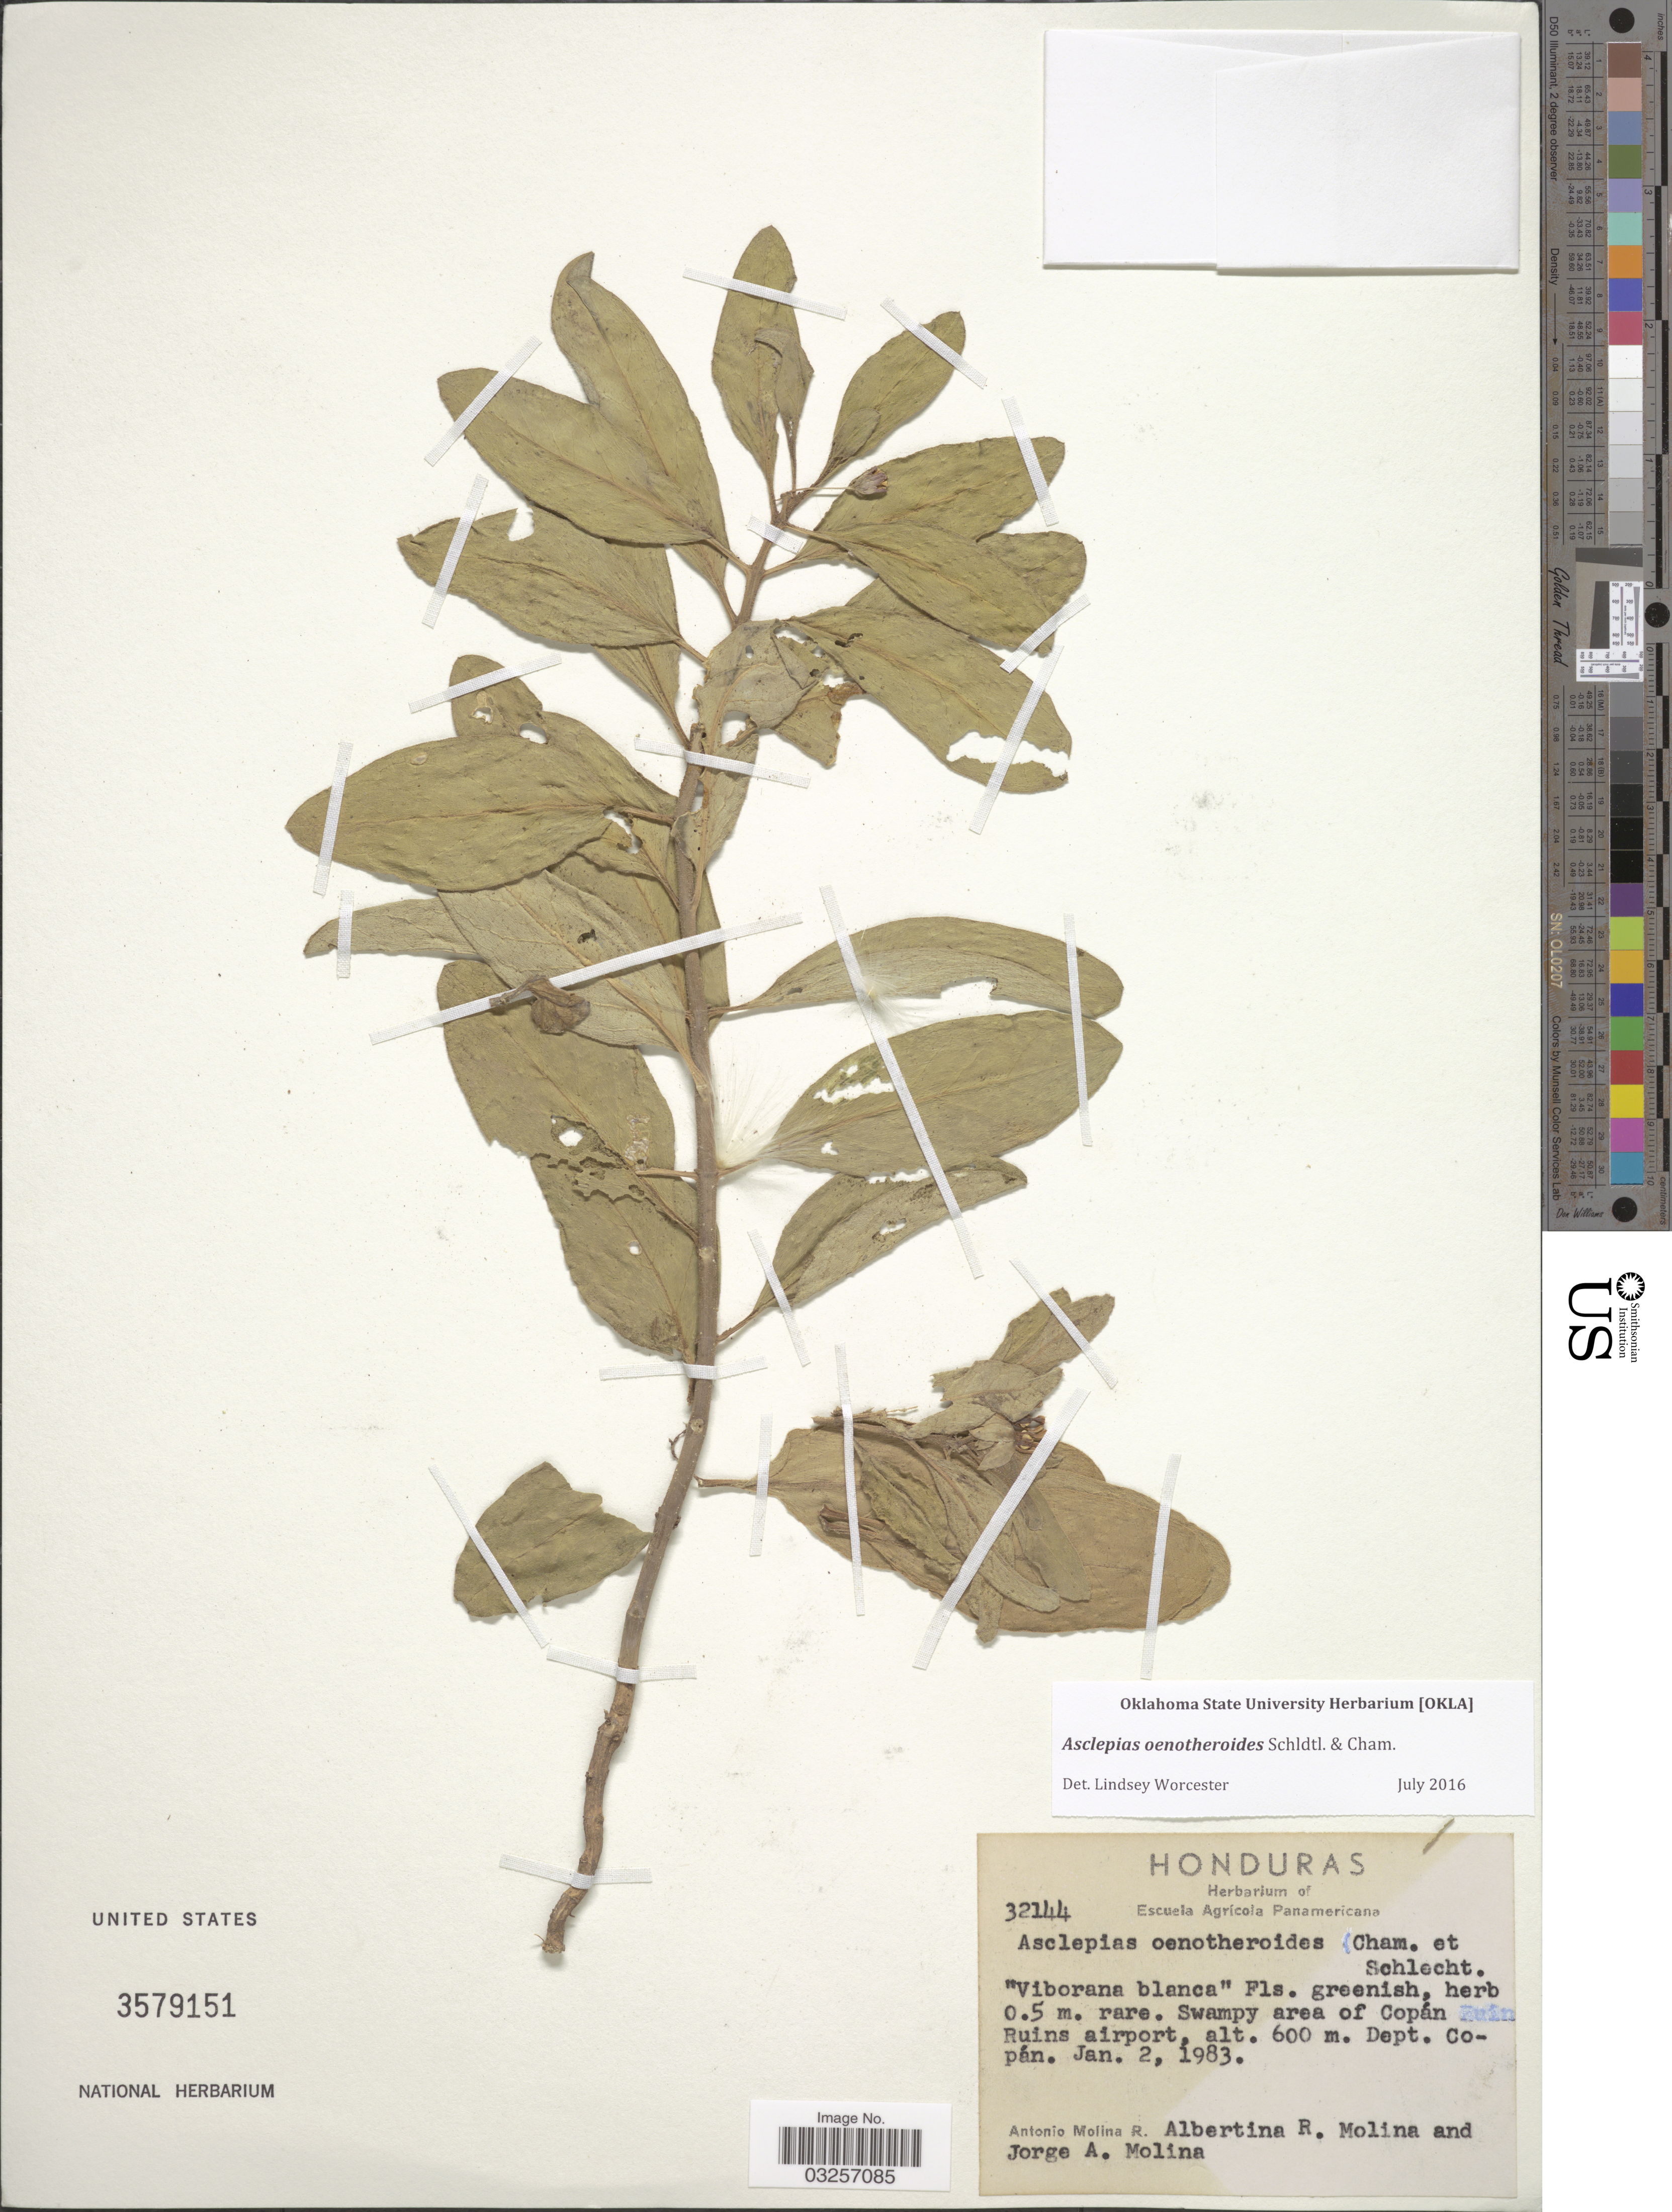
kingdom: Plantae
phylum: Tracheophyta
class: Magnoliopsida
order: Gentianales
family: Apocynaceae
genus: Asclepias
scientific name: Asclepias oenotheroides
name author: Schltdl. & Cham.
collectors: A. Molina R., A. R. Molina & J. A. Molina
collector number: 32144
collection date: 1983-01-02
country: Honduras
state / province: Copán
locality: Swampy area of Copán Ruins airport. Dept. Copán.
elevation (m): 600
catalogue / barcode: US 3579151